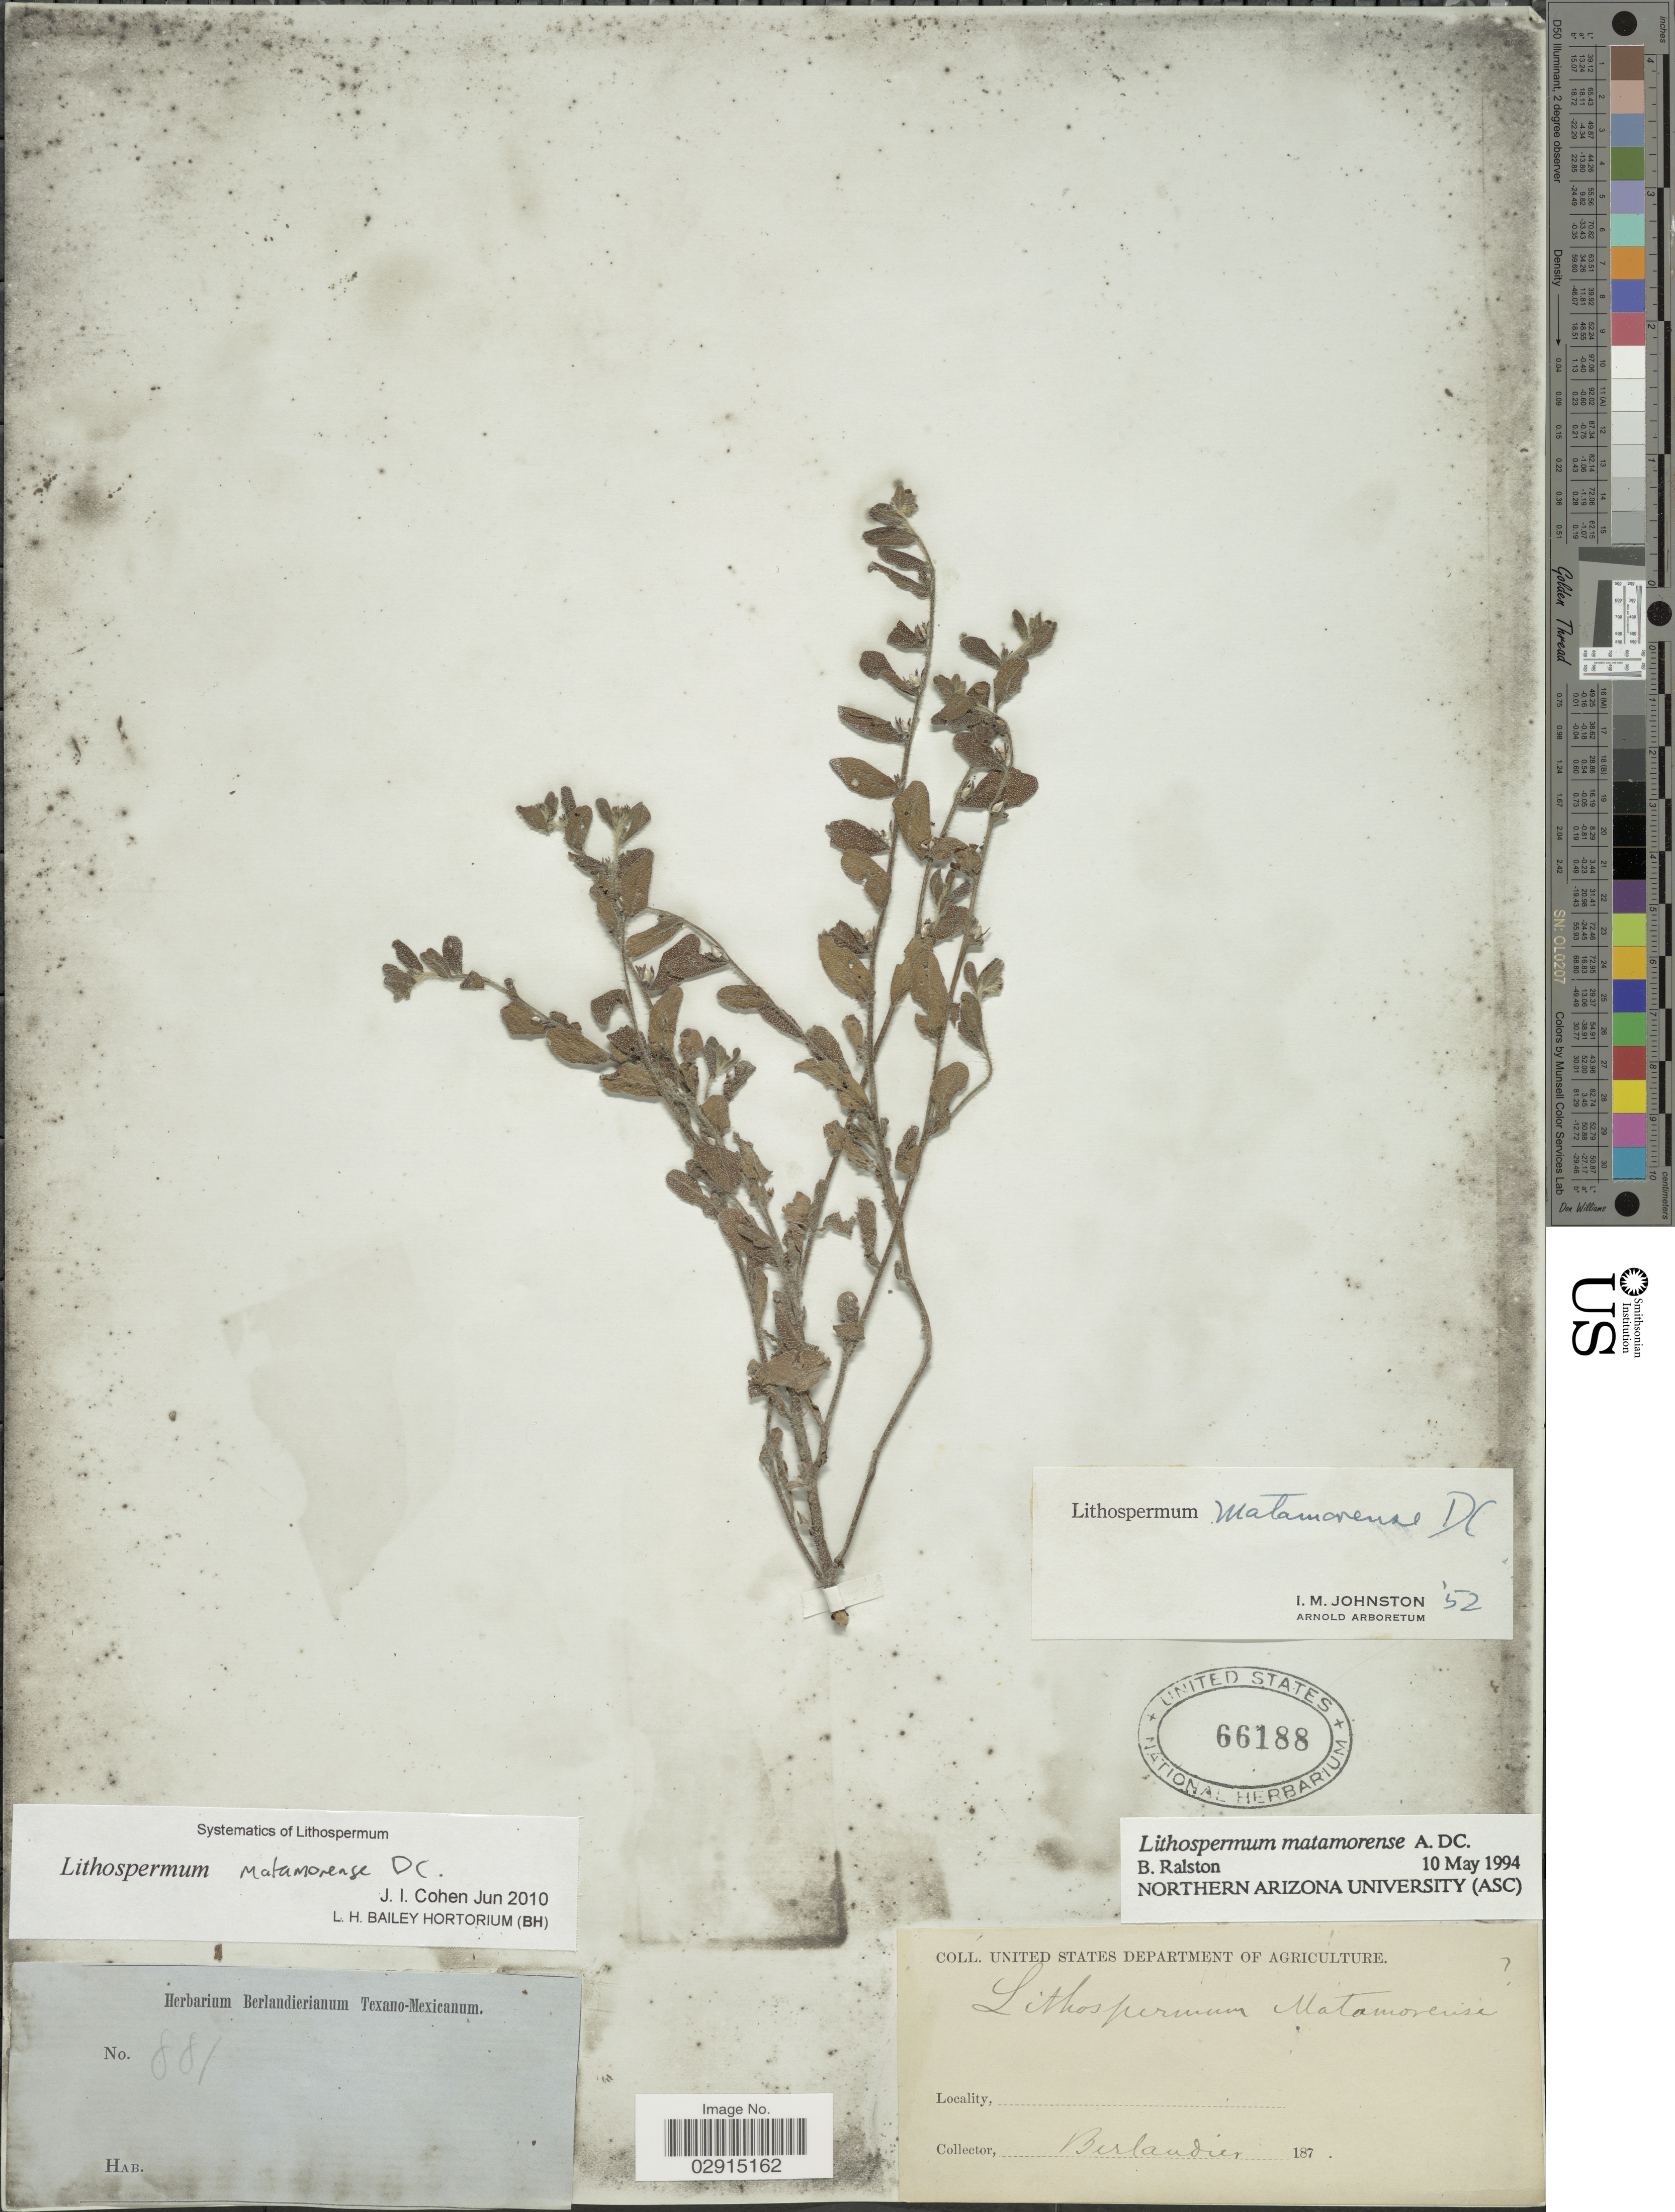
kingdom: Plantae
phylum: Tracheophyta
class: Magnoliopsida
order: Boraginales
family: Boraginaceae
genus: Lithospermum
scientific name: Lithospermum matamorense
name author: A. DC. in DC.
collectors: J. L. Berlandier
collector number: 881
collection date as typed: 187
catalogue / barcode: US 66188